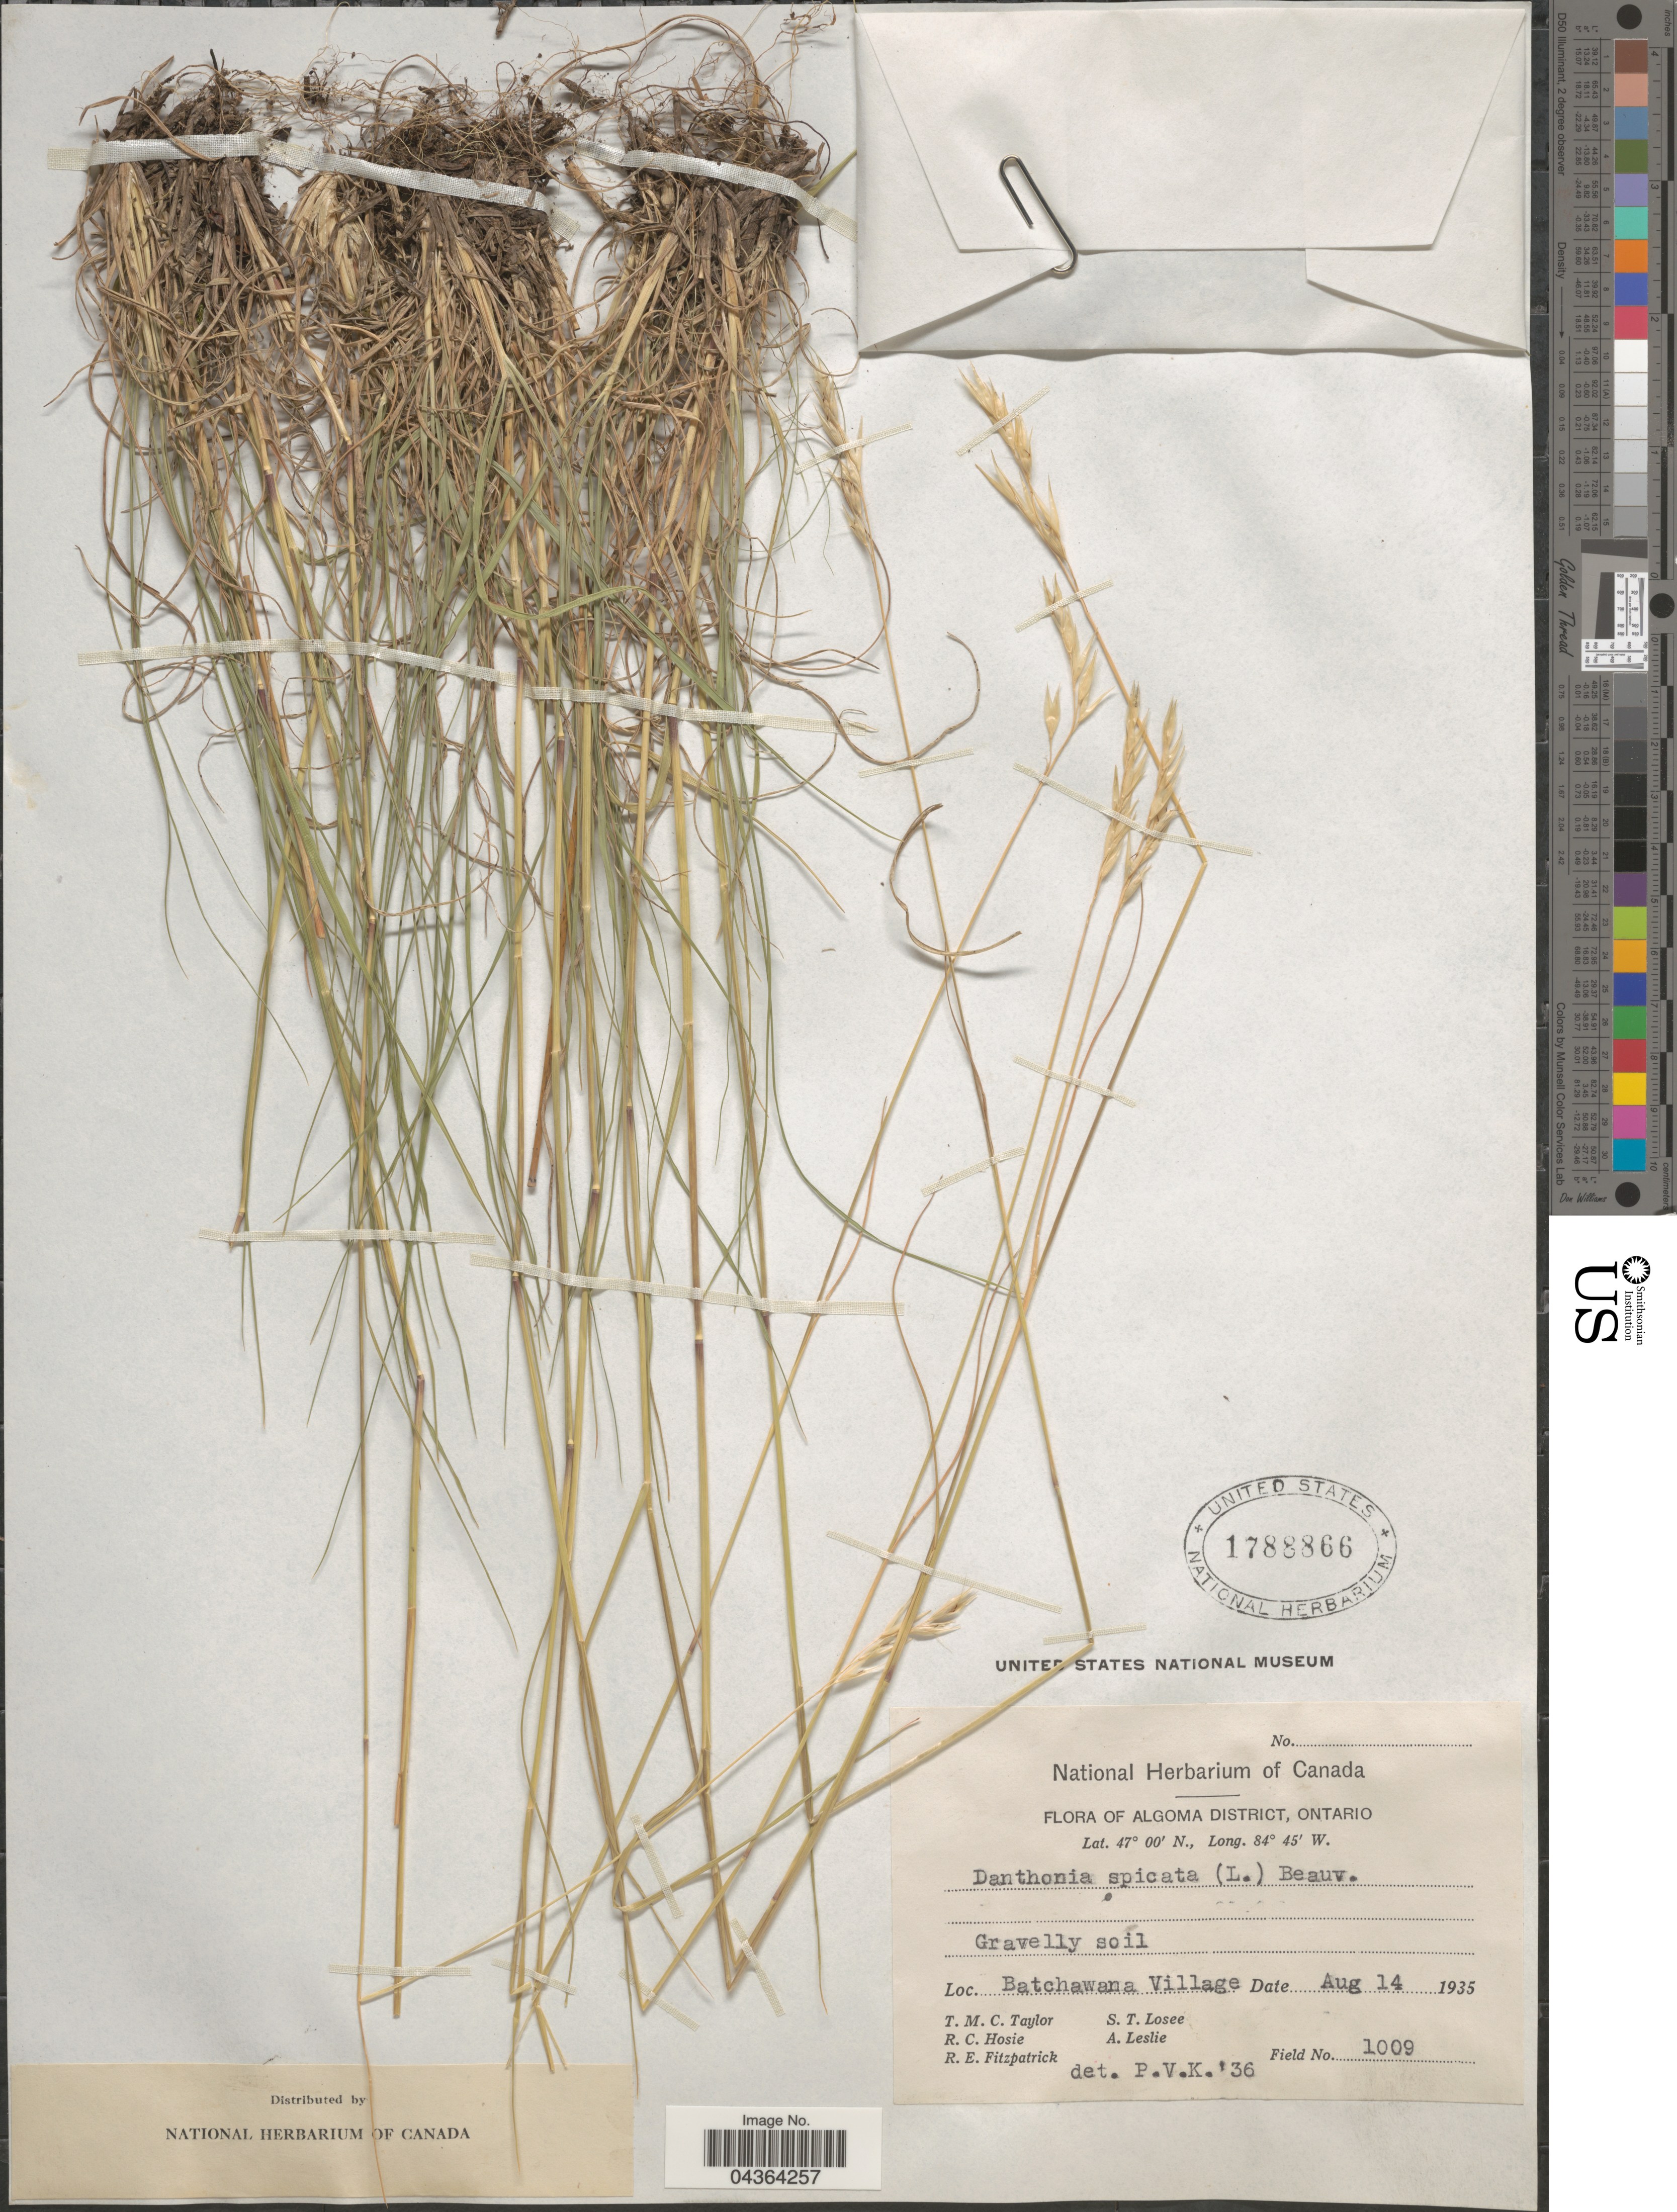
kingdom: Plantae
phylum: Tracheophyta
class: Liliopsida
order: Poales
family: Poaceae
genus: Danthonia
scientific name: Danthonia spicata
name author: (L.) P. Beauv. ex Roem. & Schult.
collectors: T. M. C. Taylor, R. Hosie, R. Fitzpatrick, S. Losee & A. Leslie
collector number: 1009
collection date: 1935-08-14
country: Canada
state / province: Ontario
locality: Algoma District. Batchawana Village.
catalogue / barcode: US 1788866